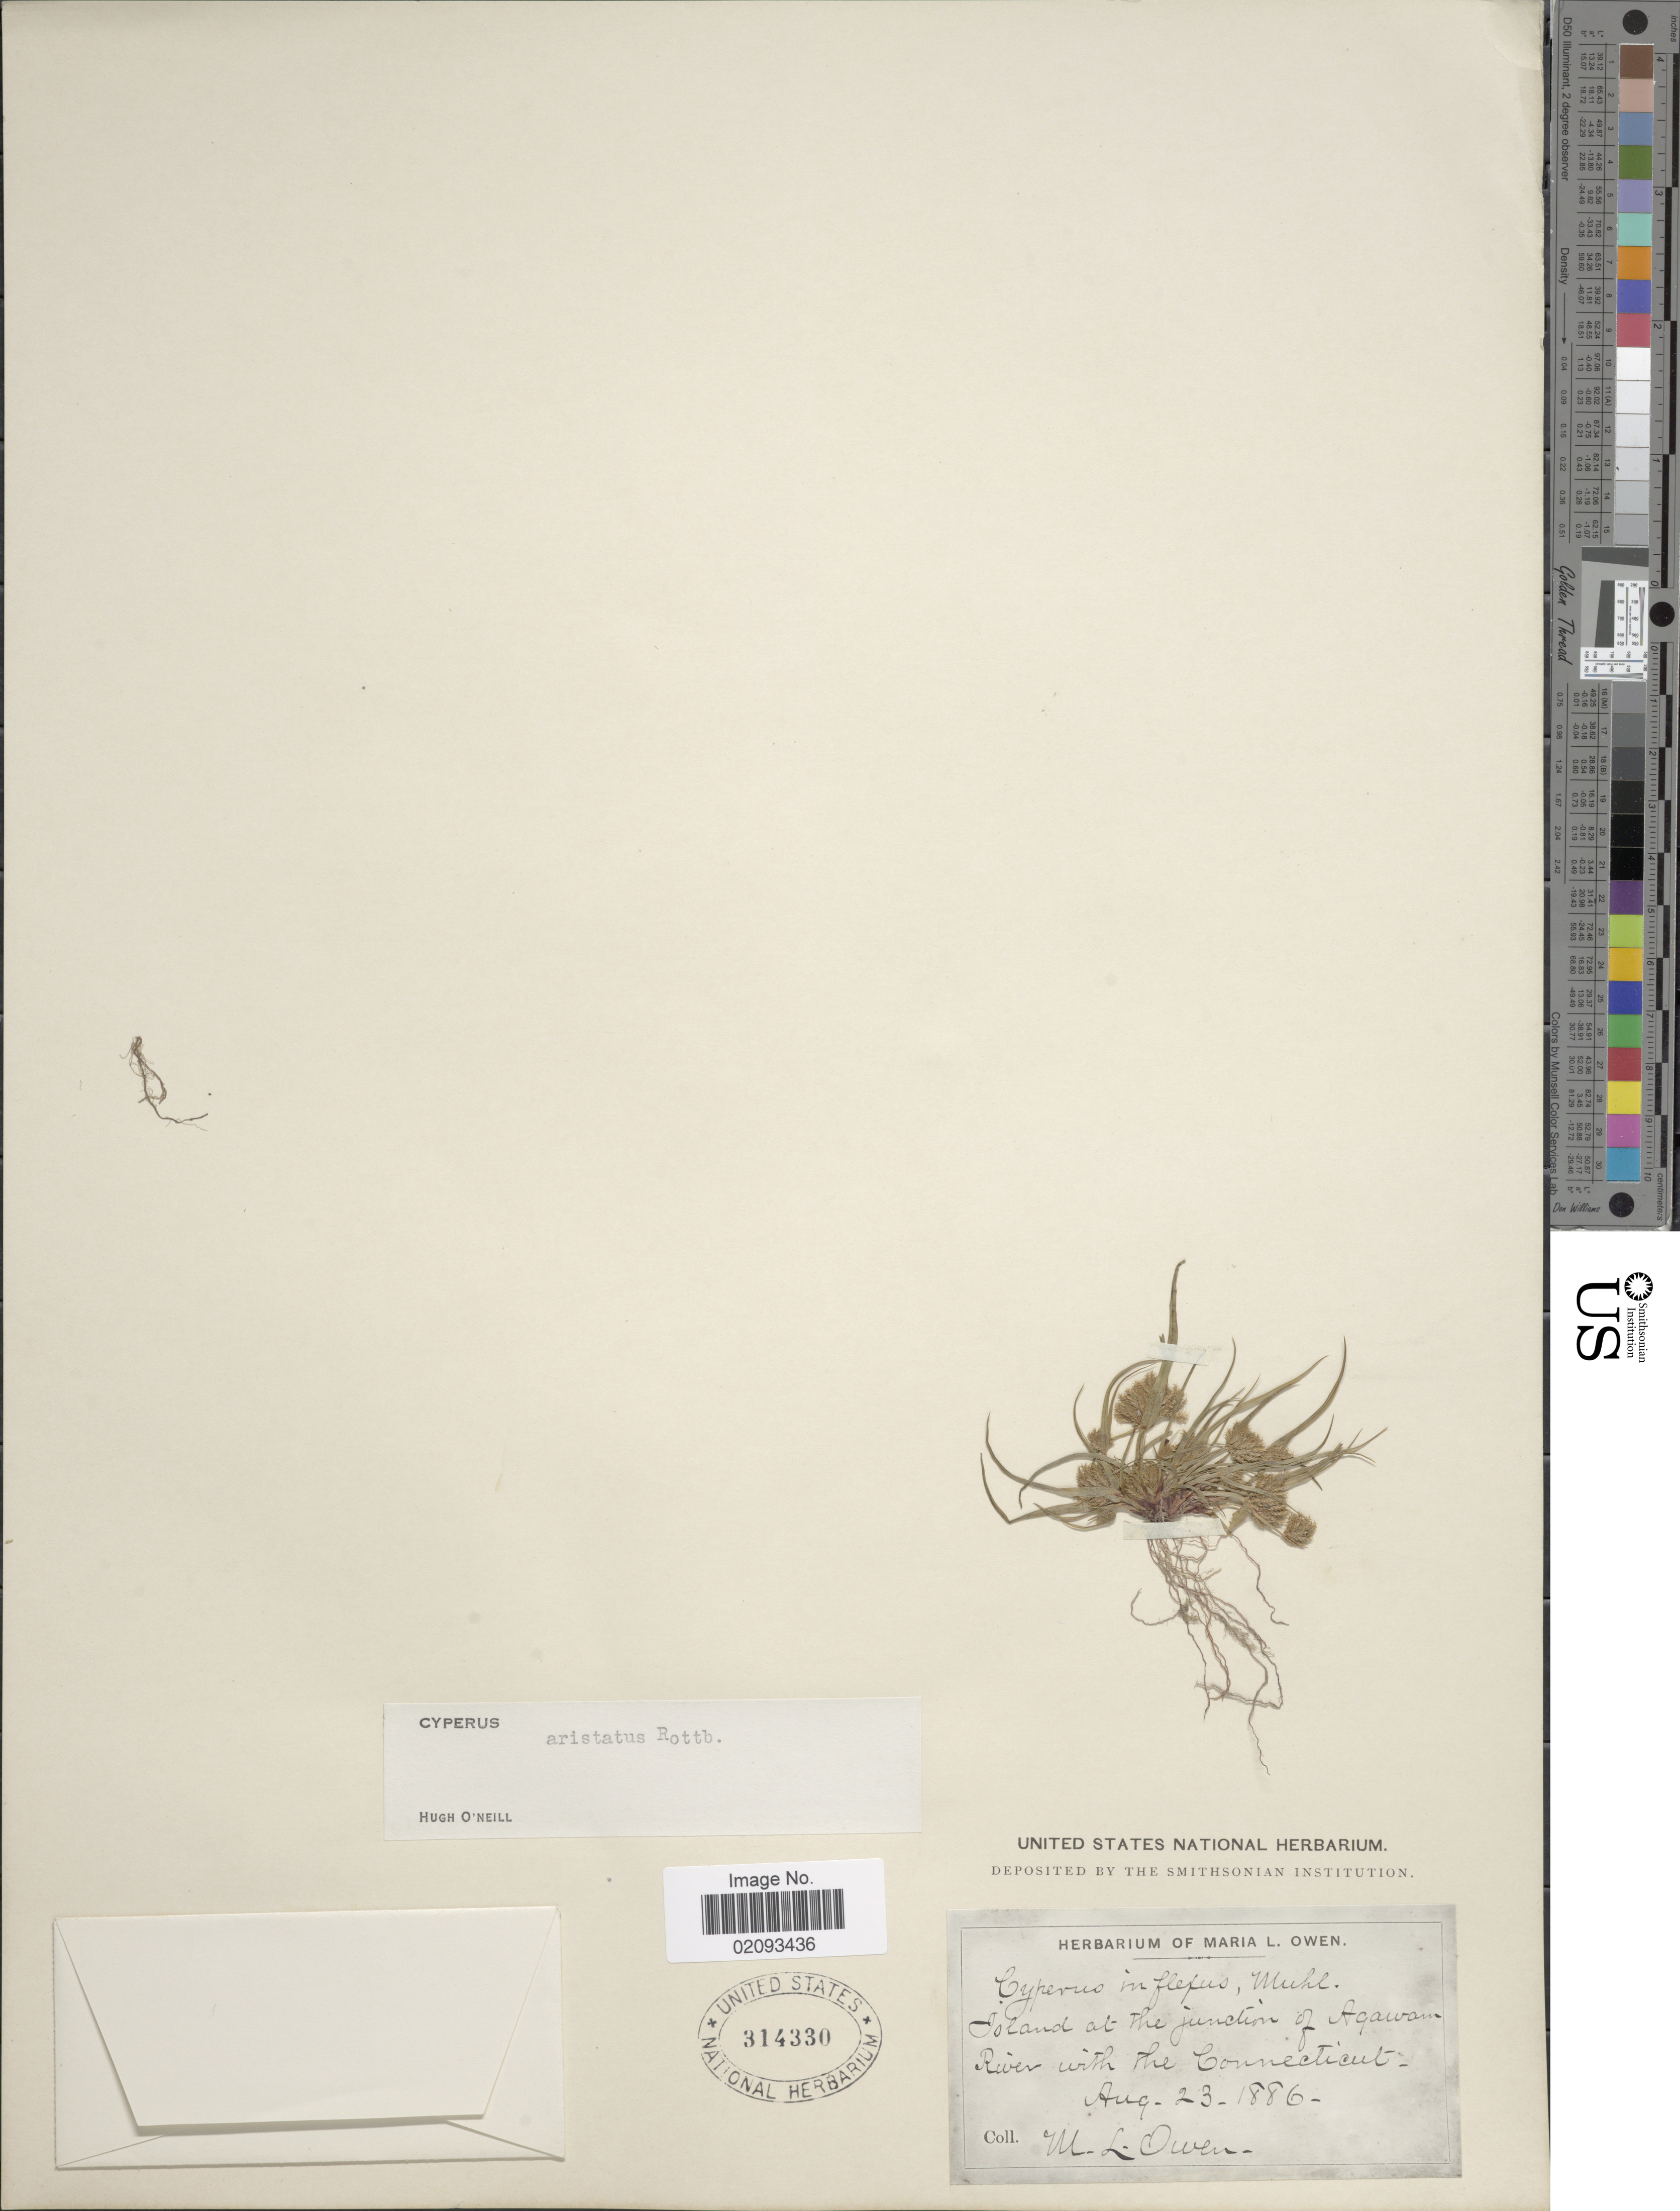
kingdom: Plantae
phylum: Tracheophyta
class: Liliopsida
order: Poales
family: Cyperaceae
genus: Cyperus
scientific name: Cyperus squarrosus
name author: L.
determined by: Strong, Mark T., (BOT), Smithsonian Institution - National Museum of Natural History (UNITED STATES)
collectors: M. Owen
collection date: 1886-08-23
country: United States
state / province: Connecticut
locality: Island at the junction of Aqawan, River with the Connecticut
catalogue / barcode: US 314330